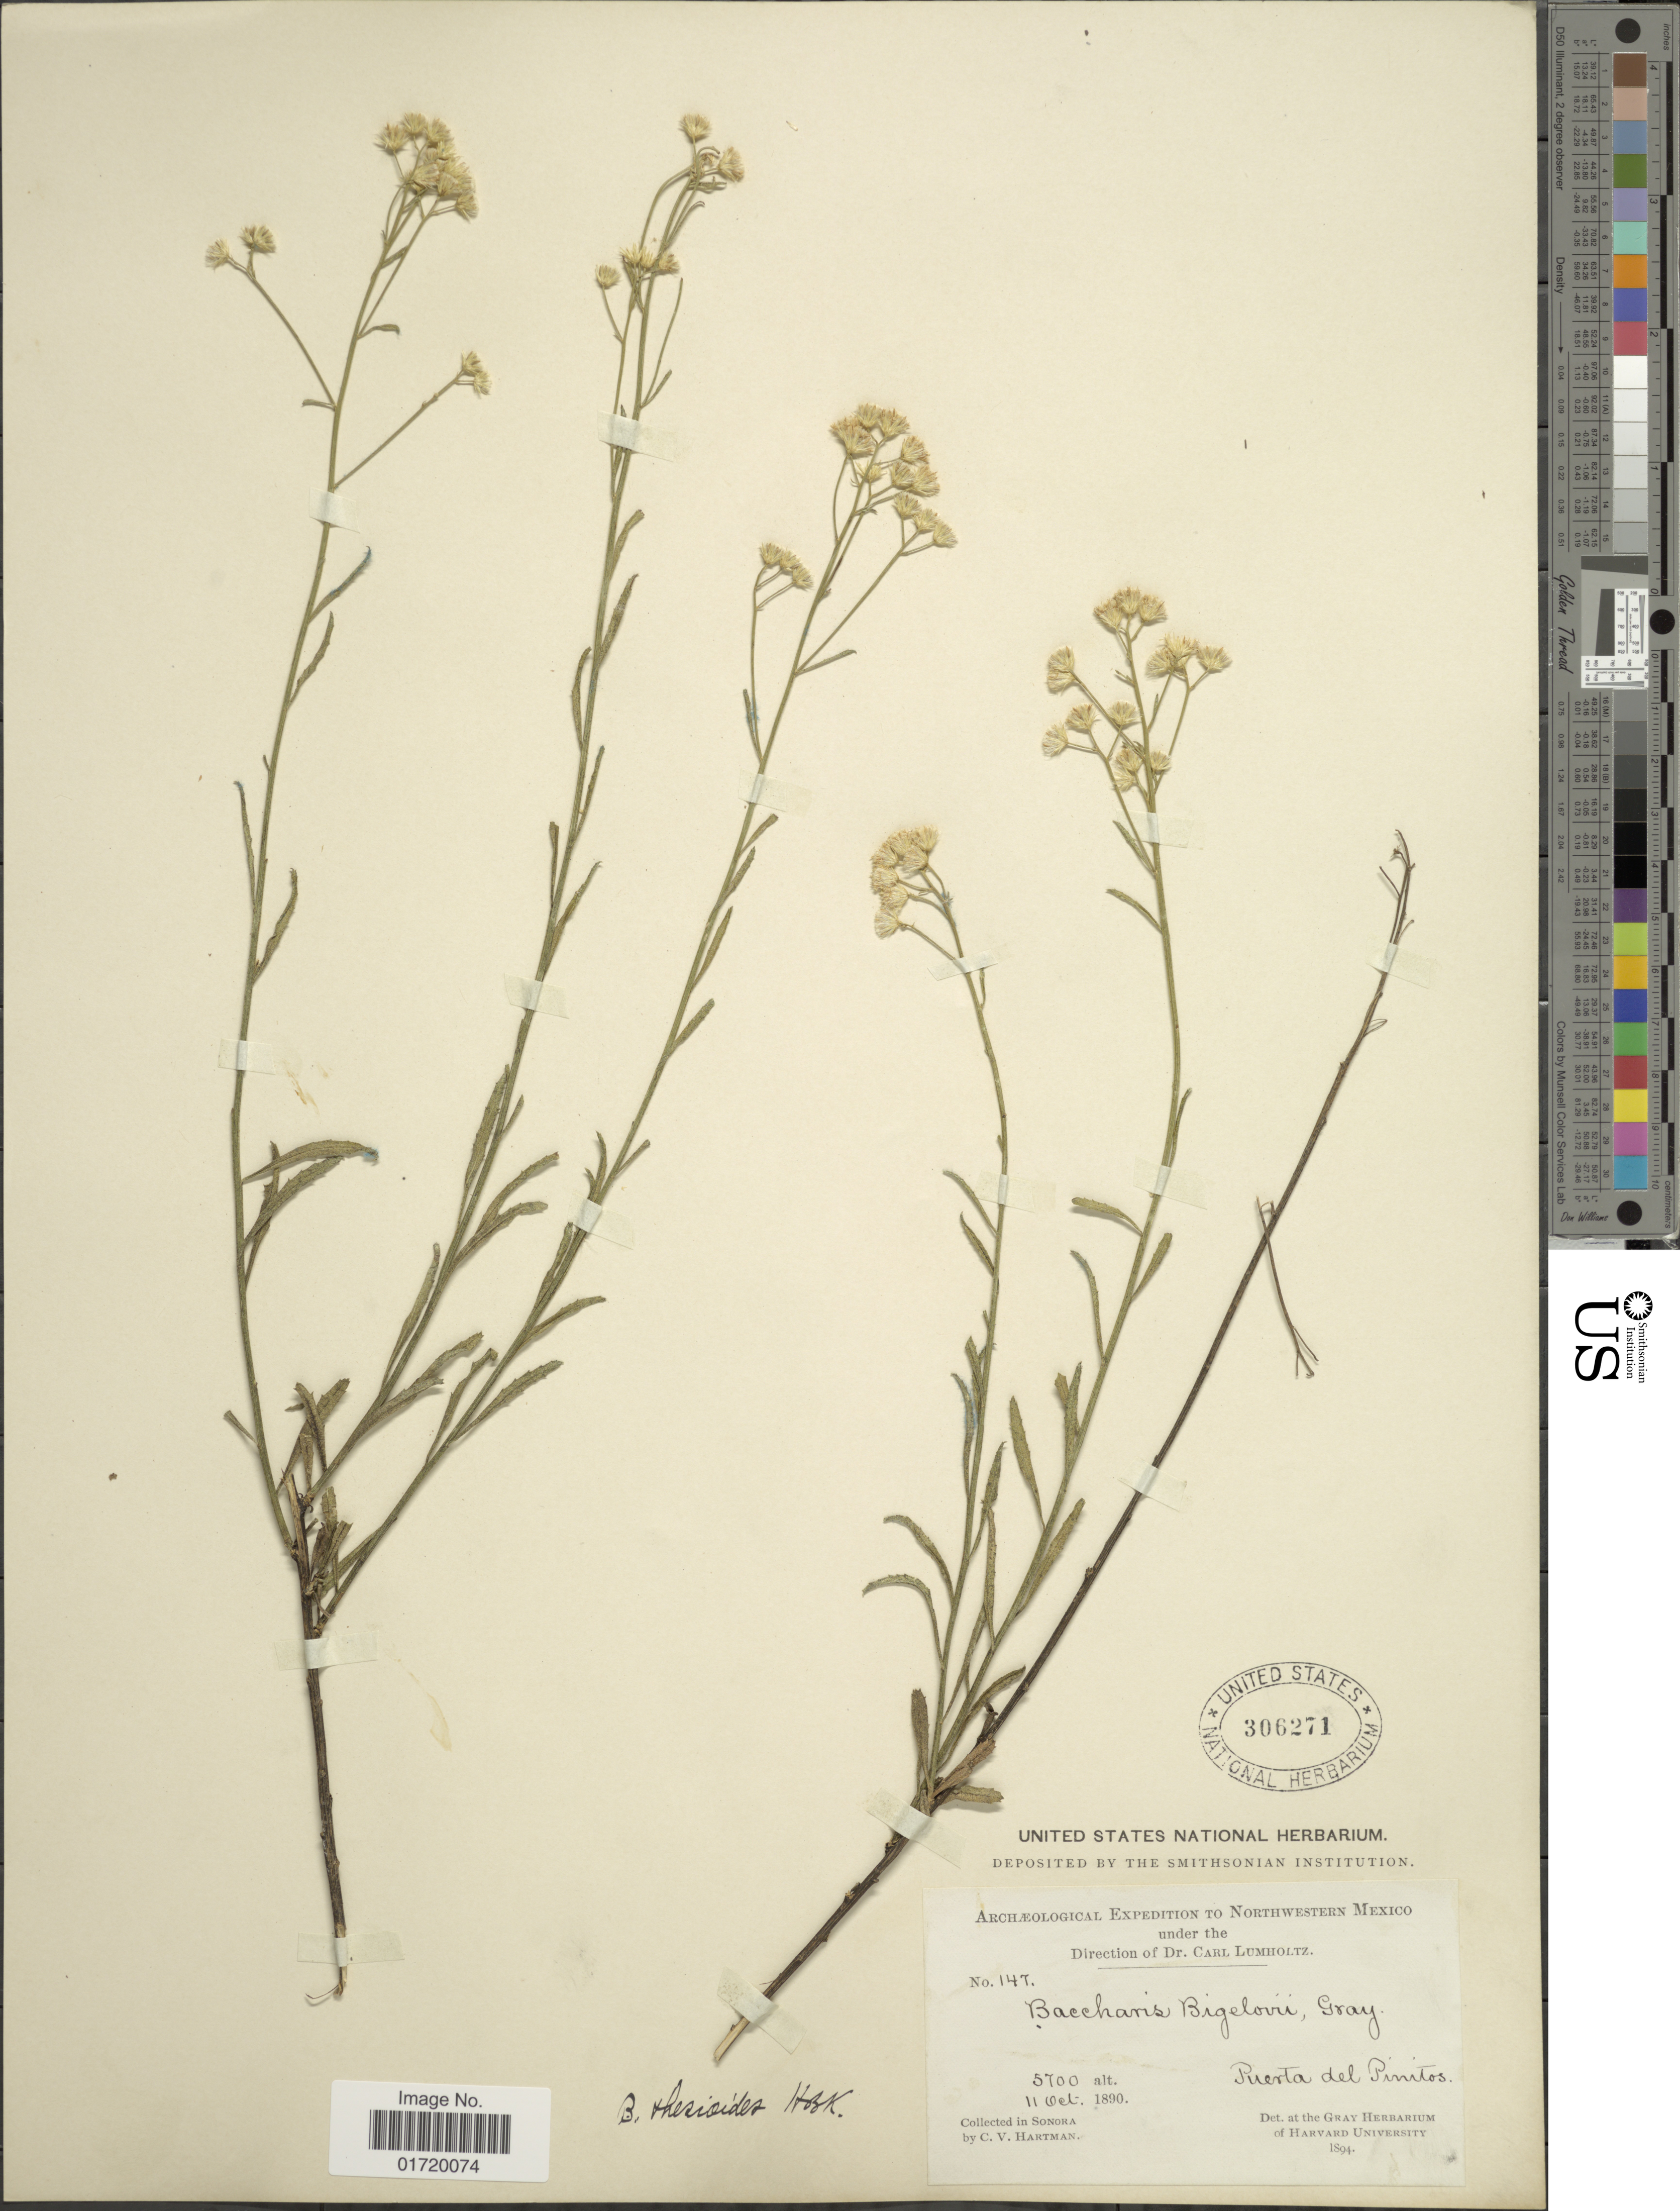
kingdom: Plantae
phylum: Tracheophyta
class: Magnoliopsida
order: Asterales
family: Asteraceae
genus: Baccharis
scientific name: Baccharis thesioides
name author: Kunth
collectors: C. V. Hartman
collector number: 147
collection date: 1890-10-11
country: Mexico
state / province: Sonora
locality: Northwestern Mexico, Puerta del Pirritos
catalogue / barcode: US 306271